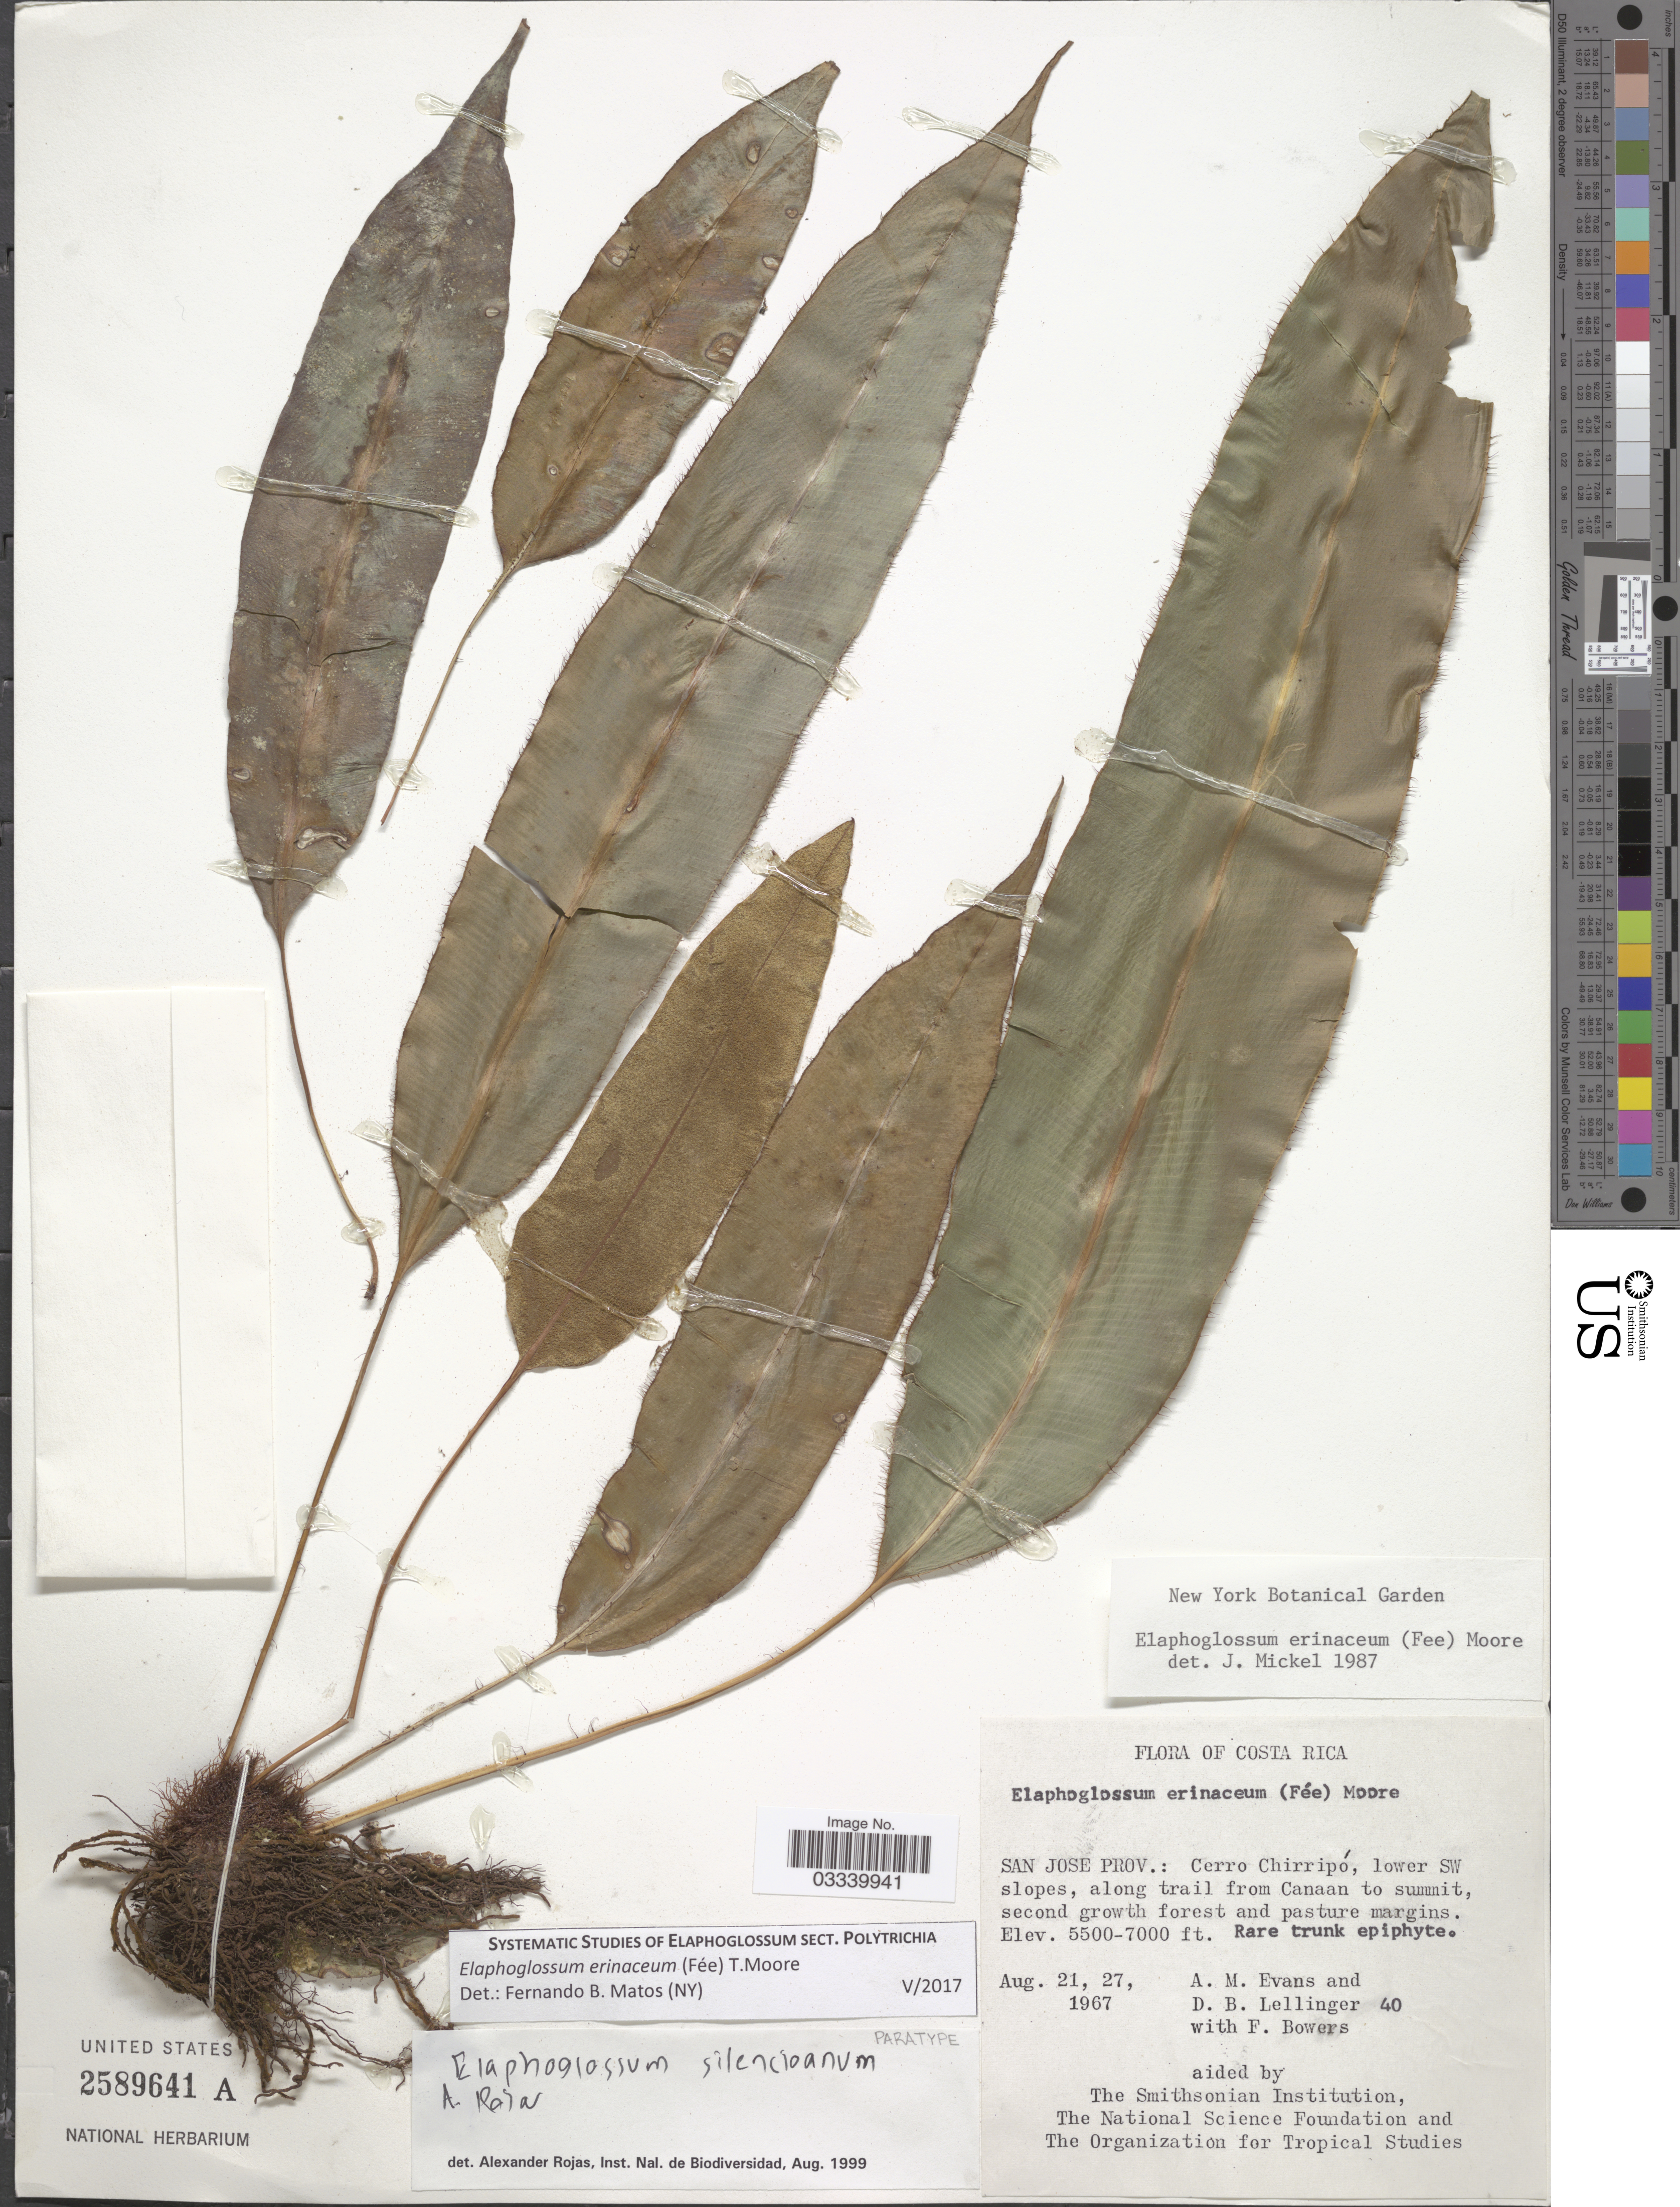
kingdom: Plantae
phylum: Tracheophyta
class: Polypodiopsida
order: Polypodiales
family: Dryopteridaceae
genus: Elaphoglossum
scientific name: Elaphoglossum erinaceum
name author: (Fée) T. Moore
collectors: A. M. Evans, D. B. Lellinger & F. Bowers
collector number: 40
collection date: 1967-08-21/1967-08-27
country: Costa Rica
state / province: San José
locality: Cerro Chirripó, lower SW slopes, along trail from Canaan to summit.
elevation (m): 1676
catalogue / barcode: US 2589641A